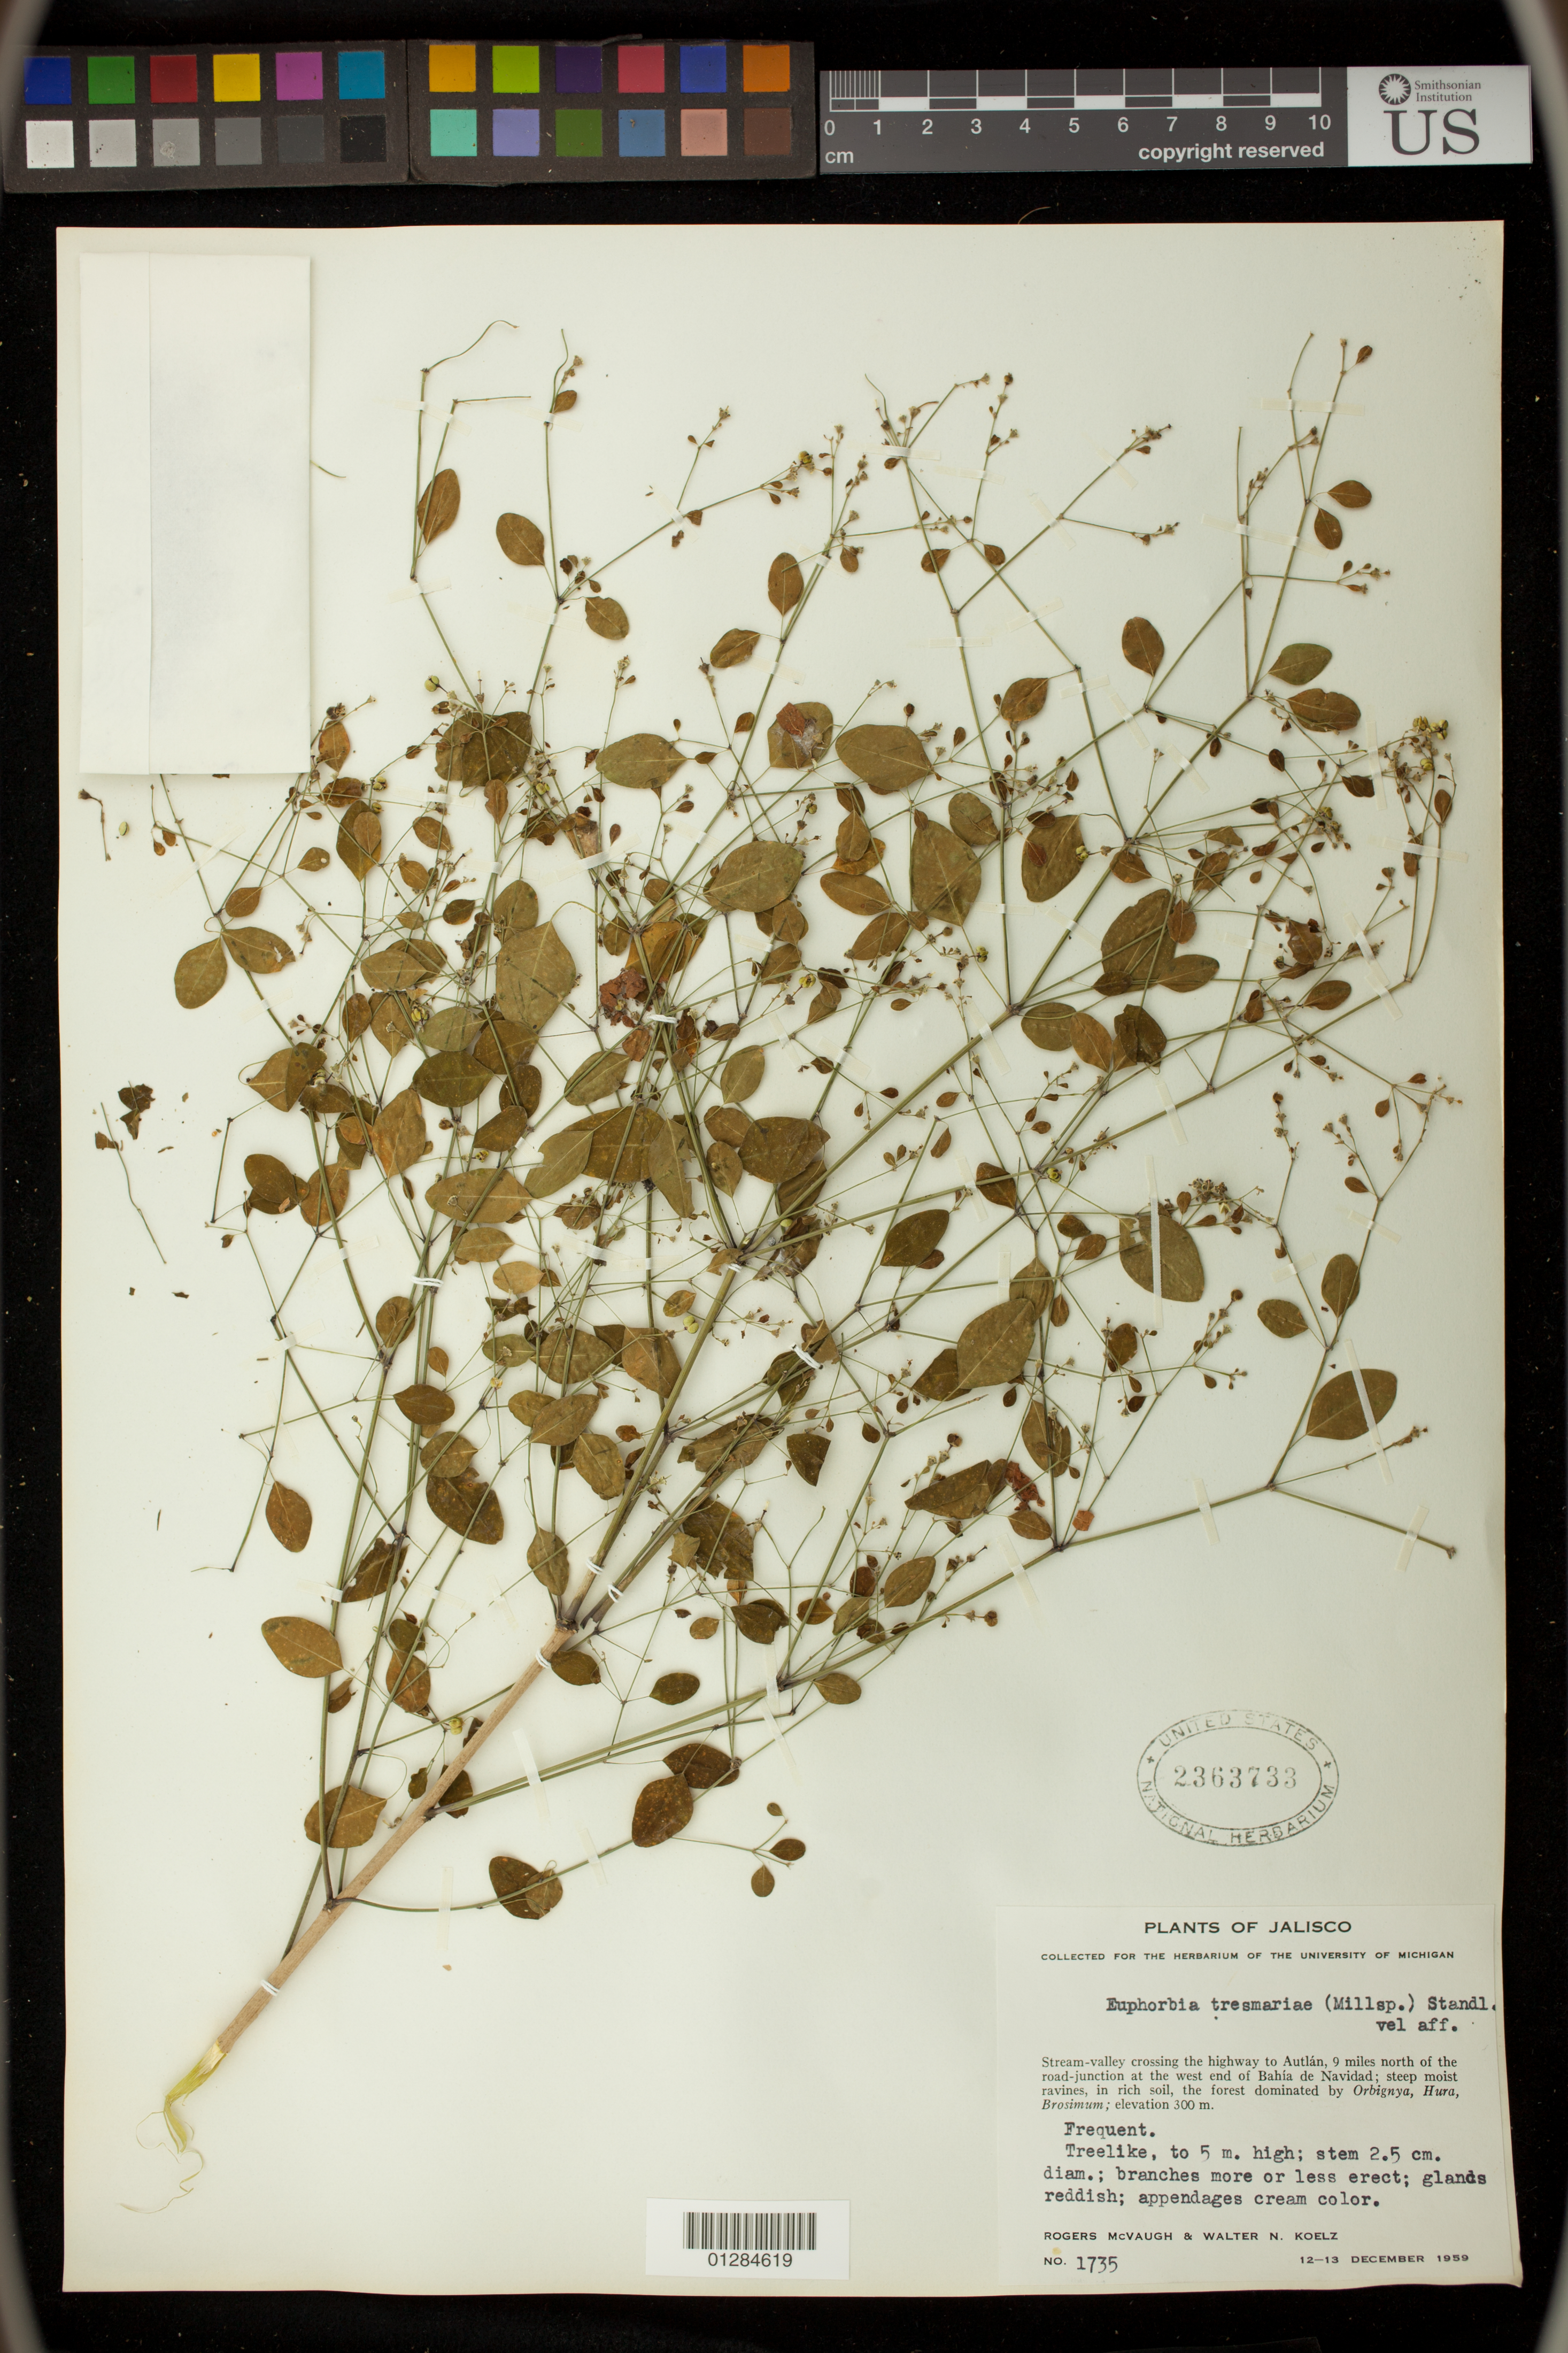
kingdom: Plantae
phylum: Tracheophyta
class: Magnoliopsida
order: Malpighiales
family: Euphorbiaceae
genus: Euphorbia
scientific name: Euphorbia tresmariae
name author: (Millsp.) Standl.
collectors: R. McVaugh & W. N. Koelz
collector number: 1735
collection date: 1959-12-12/1959-12-13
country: Mexico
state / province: Jalisco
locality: Stream-valley crossing the highway to Autlan, 9 miles north of the road-junction at the west end of Bahia de Navidad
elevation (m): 300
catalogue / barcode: US 2363733